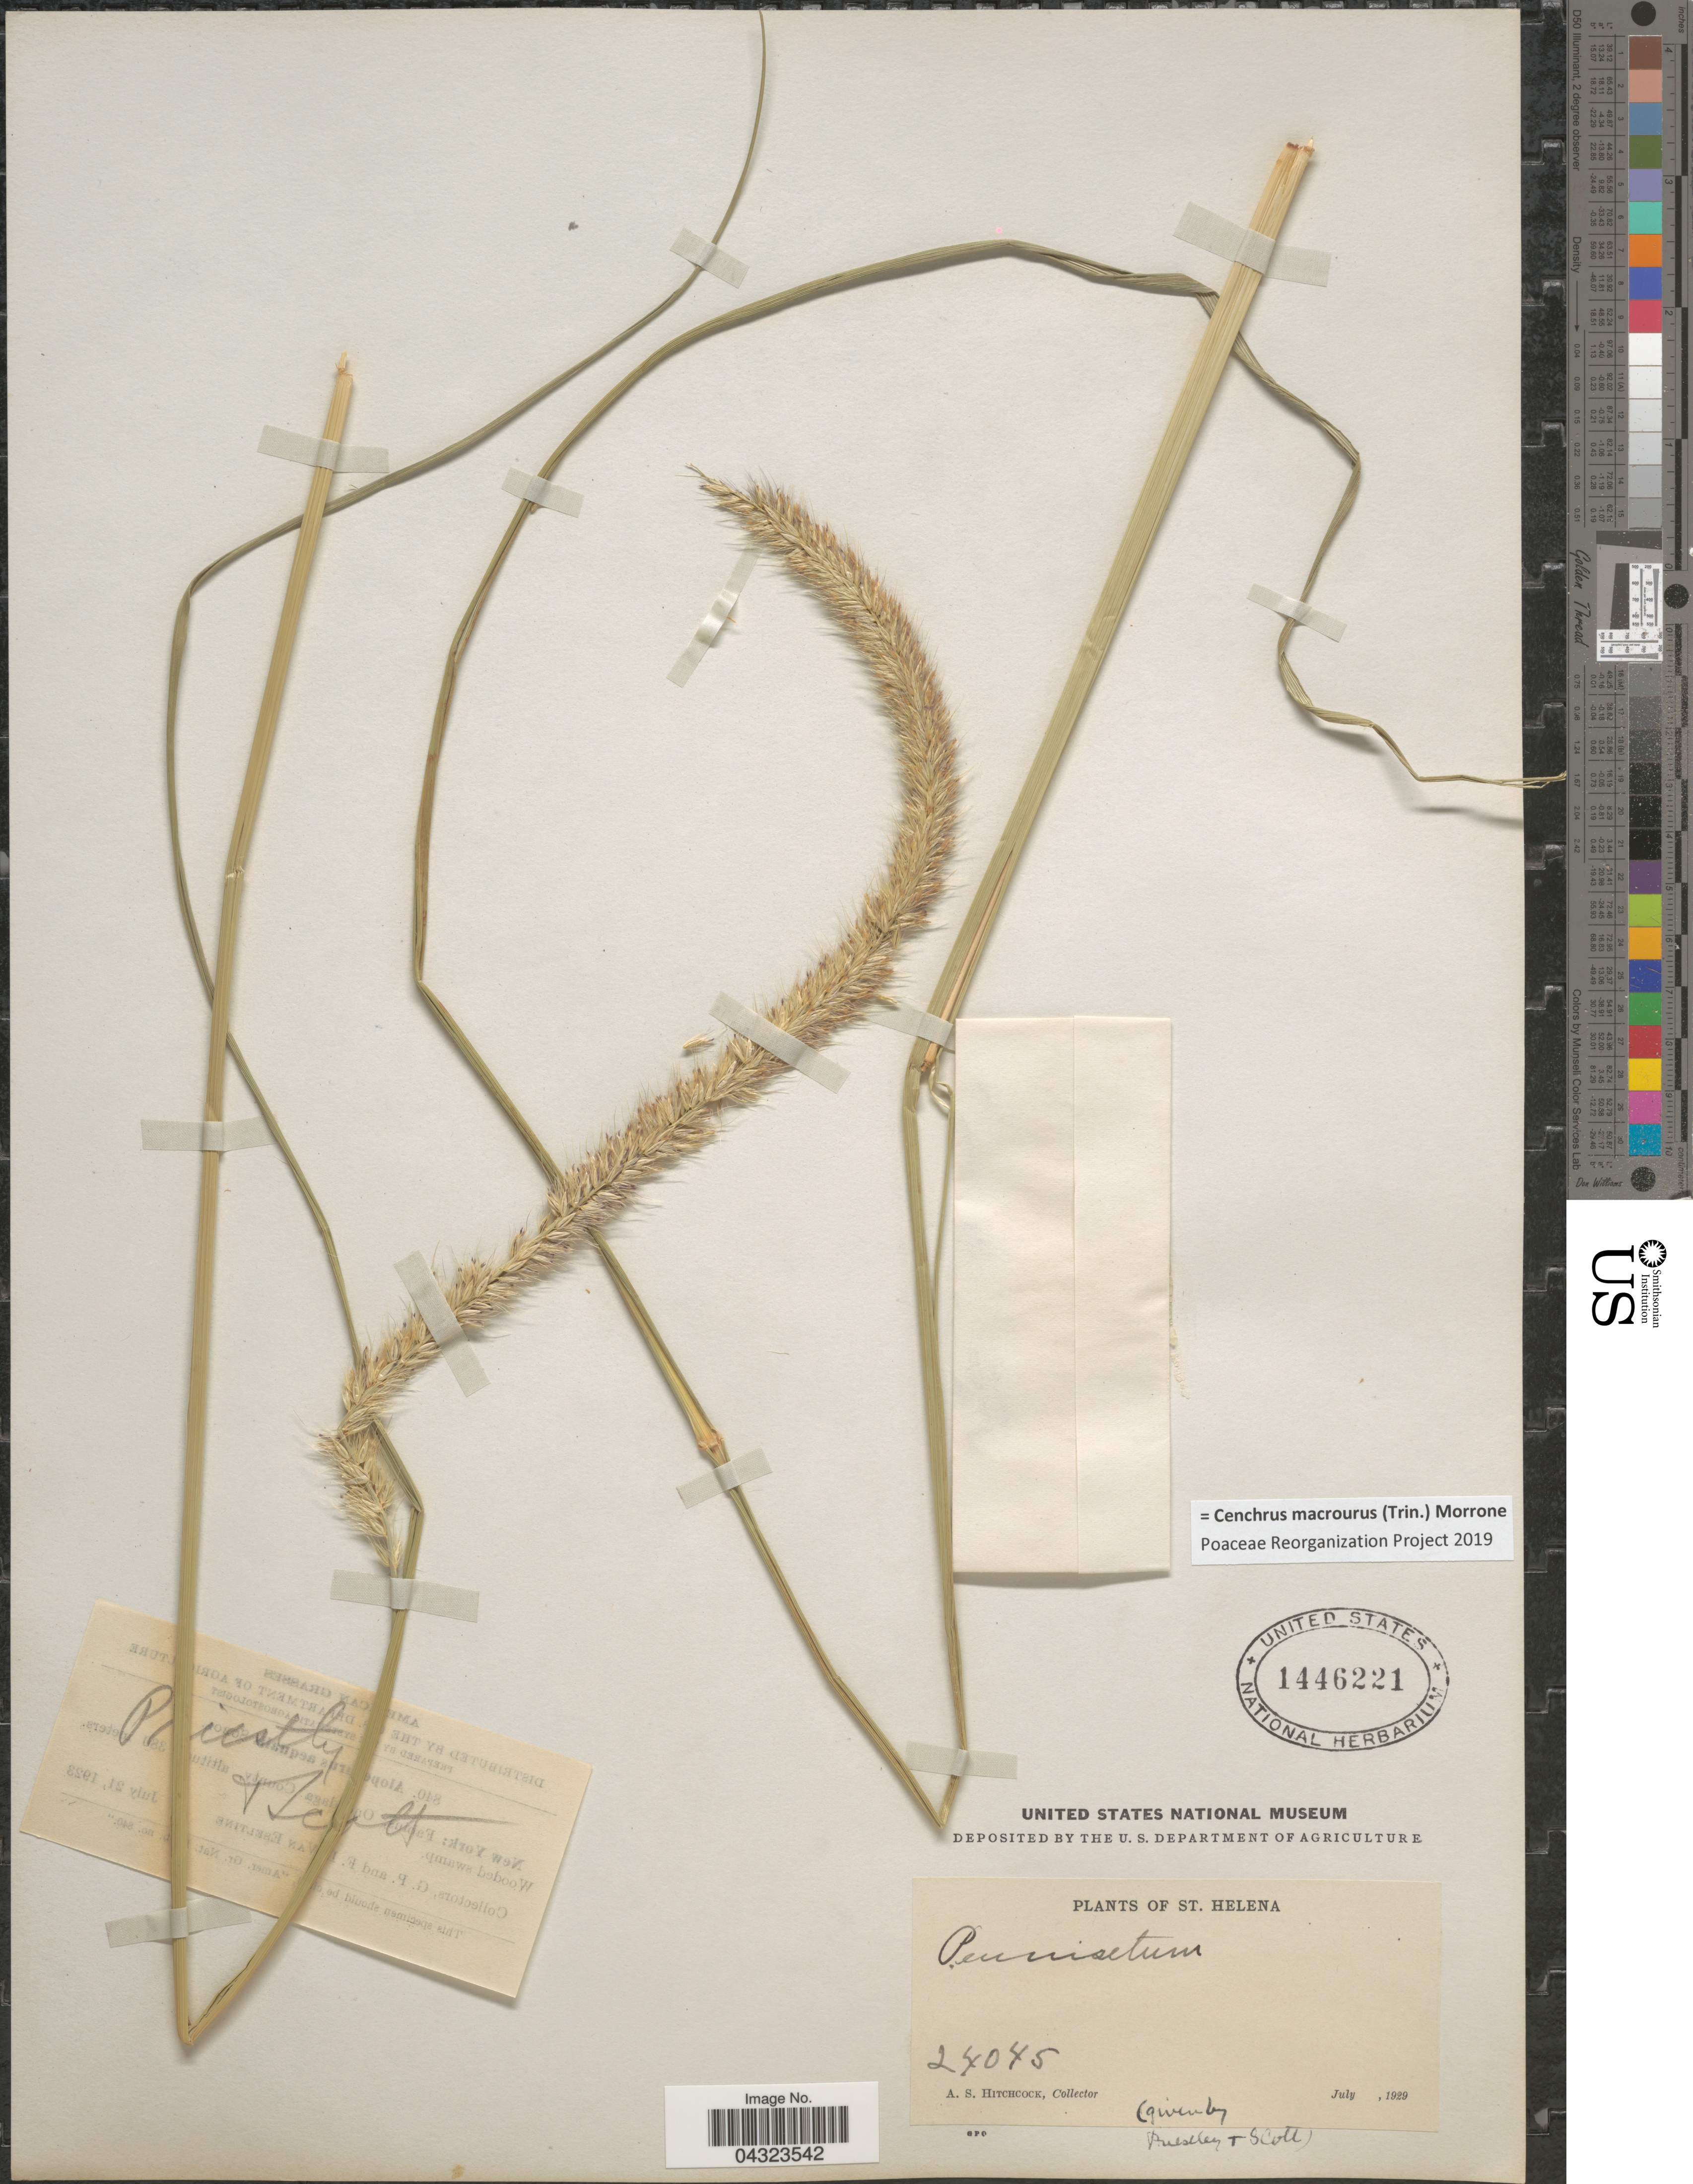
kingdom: Plantae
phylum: Tracheophyta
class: Liliopsida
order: Poales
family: Poaceae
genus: Cenchrus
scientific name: Cenchrus macrourus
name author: (Trin.) Morrone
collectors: A. S. Hitchcock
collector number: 24045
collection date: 1929-07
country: St. Helena Islands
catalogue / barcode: US 1446221